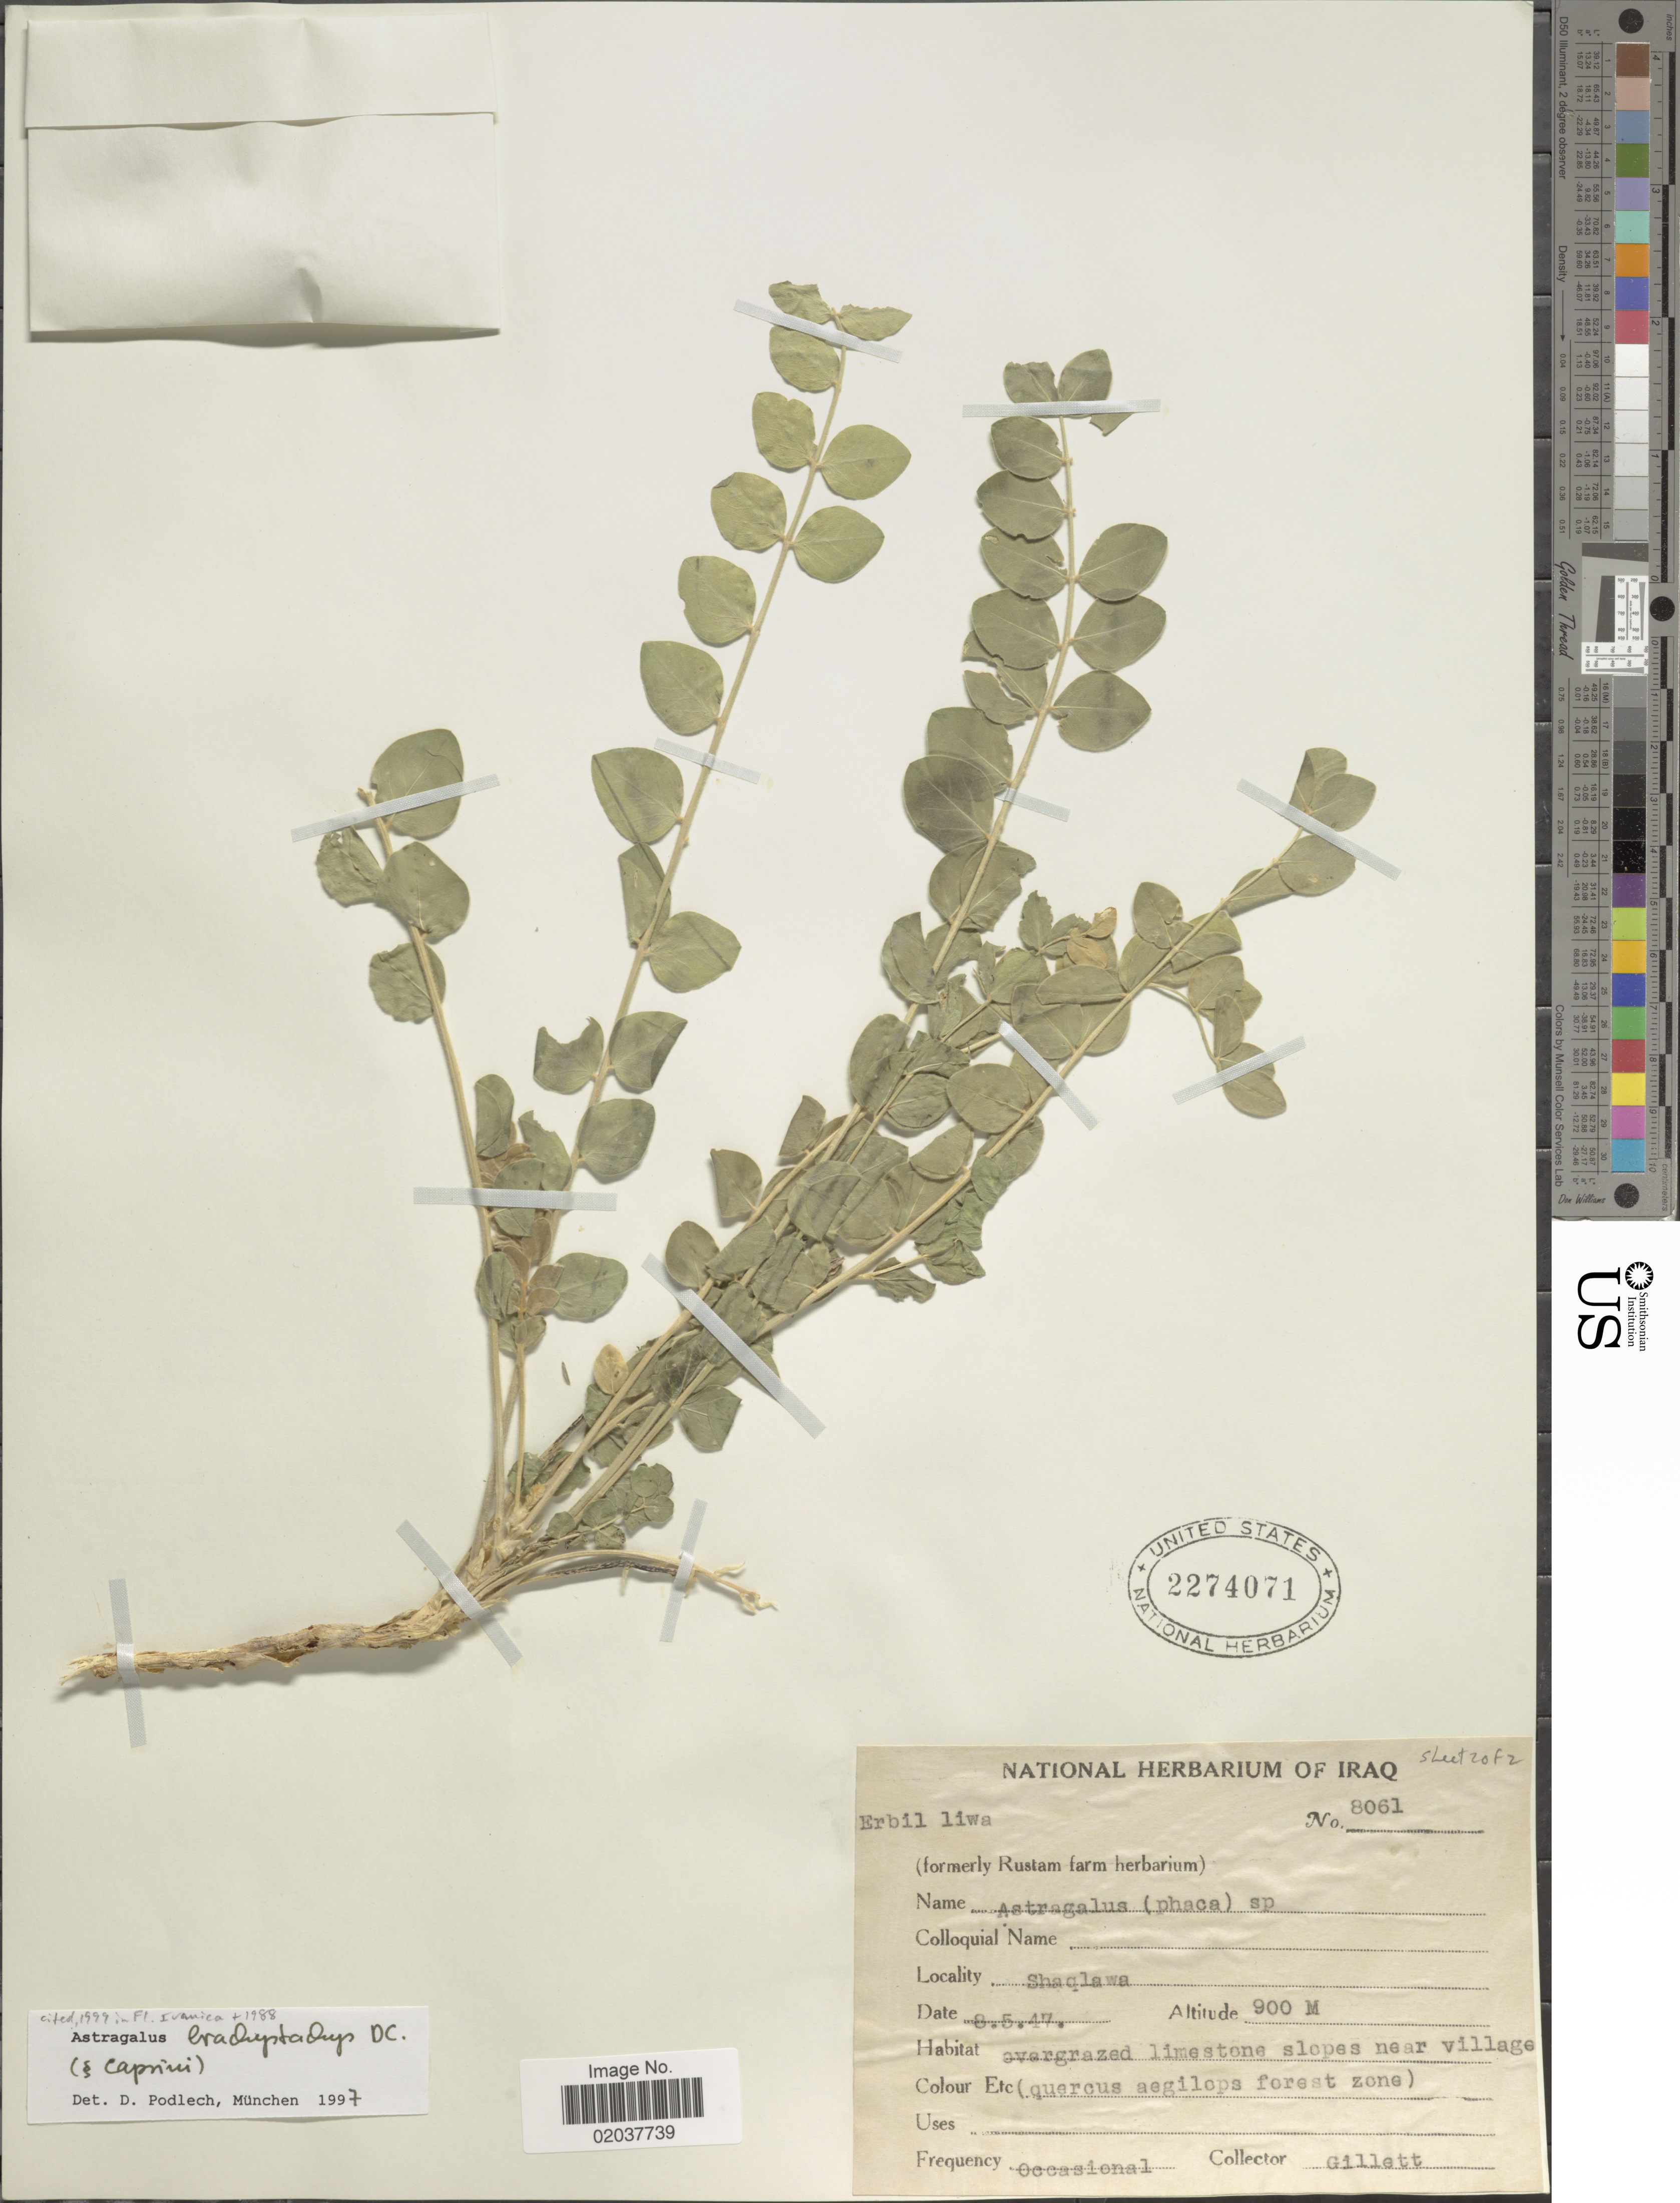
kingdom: Plantae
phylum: Tracheophyta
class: Magnoliopsida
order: Fabales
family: Fabaceae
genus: Astragalus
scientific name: Astragalus brachystachys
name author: DC.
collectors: Gillett, --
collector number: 8061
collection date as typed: Transcribed d/m/y: 8/5/47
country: Iraq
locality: Shaqlawa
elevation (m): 900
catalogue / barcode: US 2274071